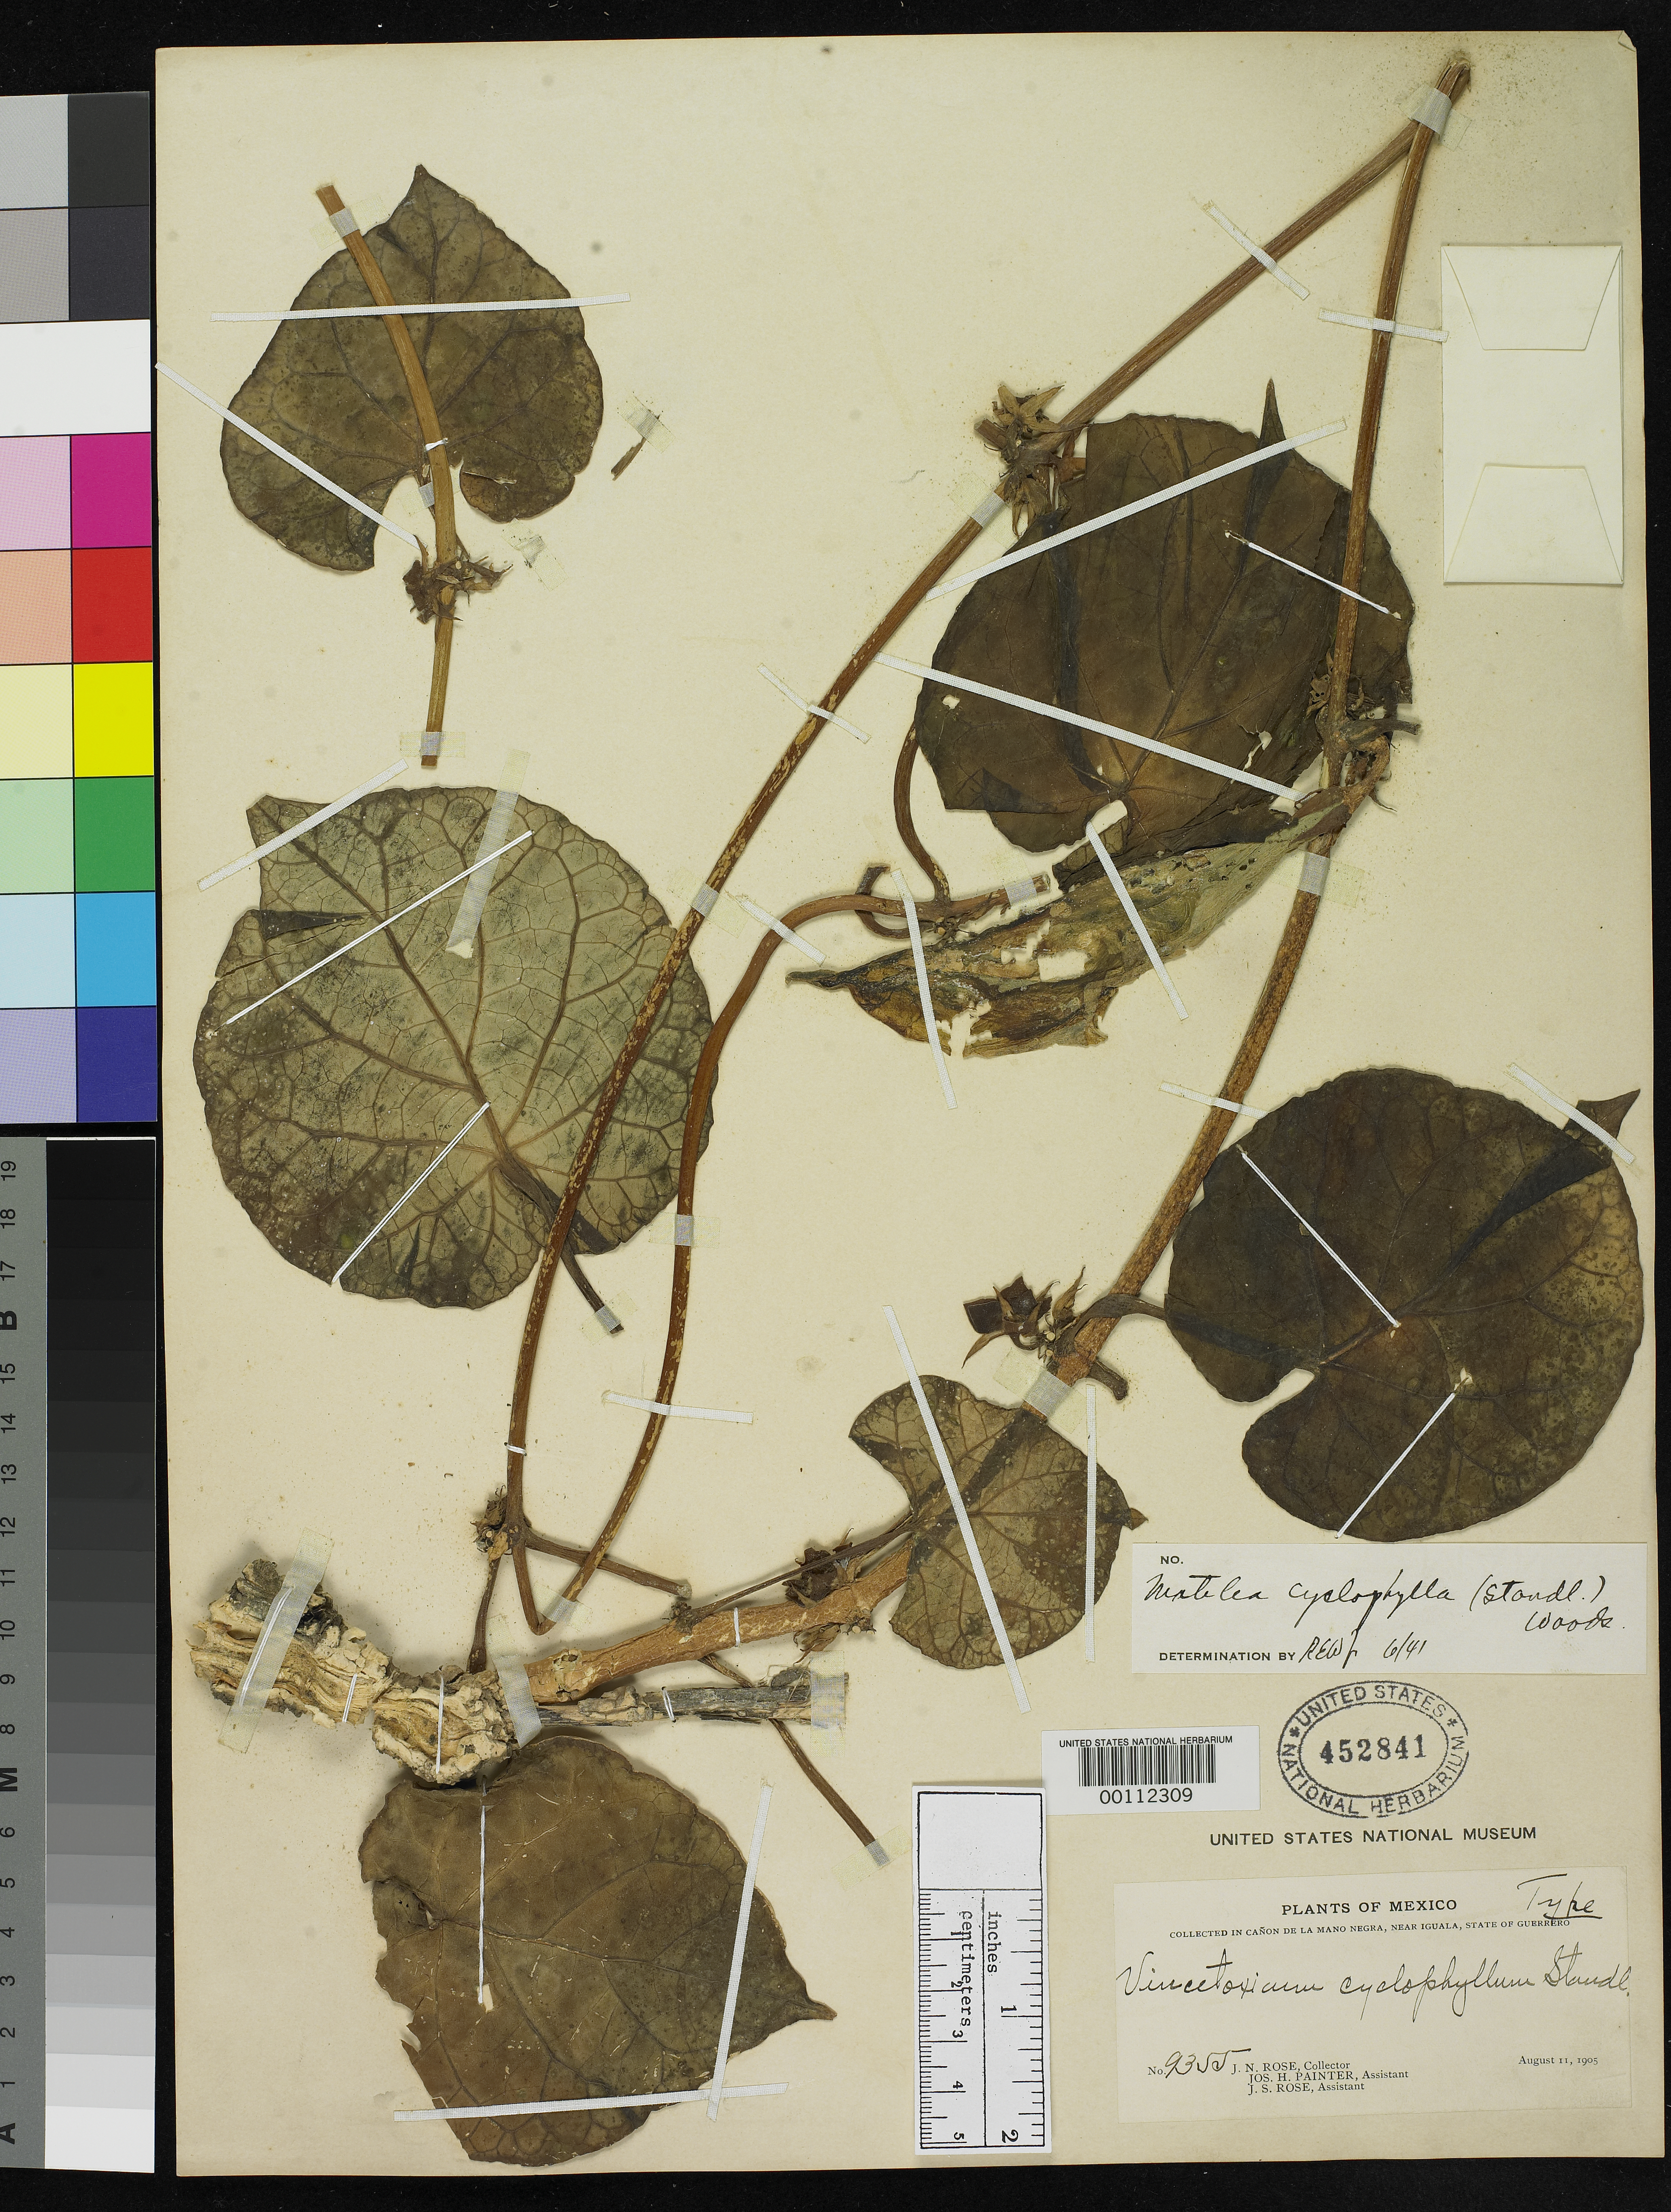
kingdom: Plantae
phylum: Tracheophyta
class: Magnoliopsida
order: Gentianales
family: Apocynaceae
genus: Vincetoxicum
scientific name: Vincetoxicum cyclophyllum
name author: Standl.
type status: Holotype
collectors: J. N. Rose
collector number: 9355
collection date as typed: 11 Aug 1905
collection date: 1905-08-11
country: Mexico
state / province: Guerrero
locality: Canon de la Mano Negra near Iguala.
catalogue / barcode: US 452841